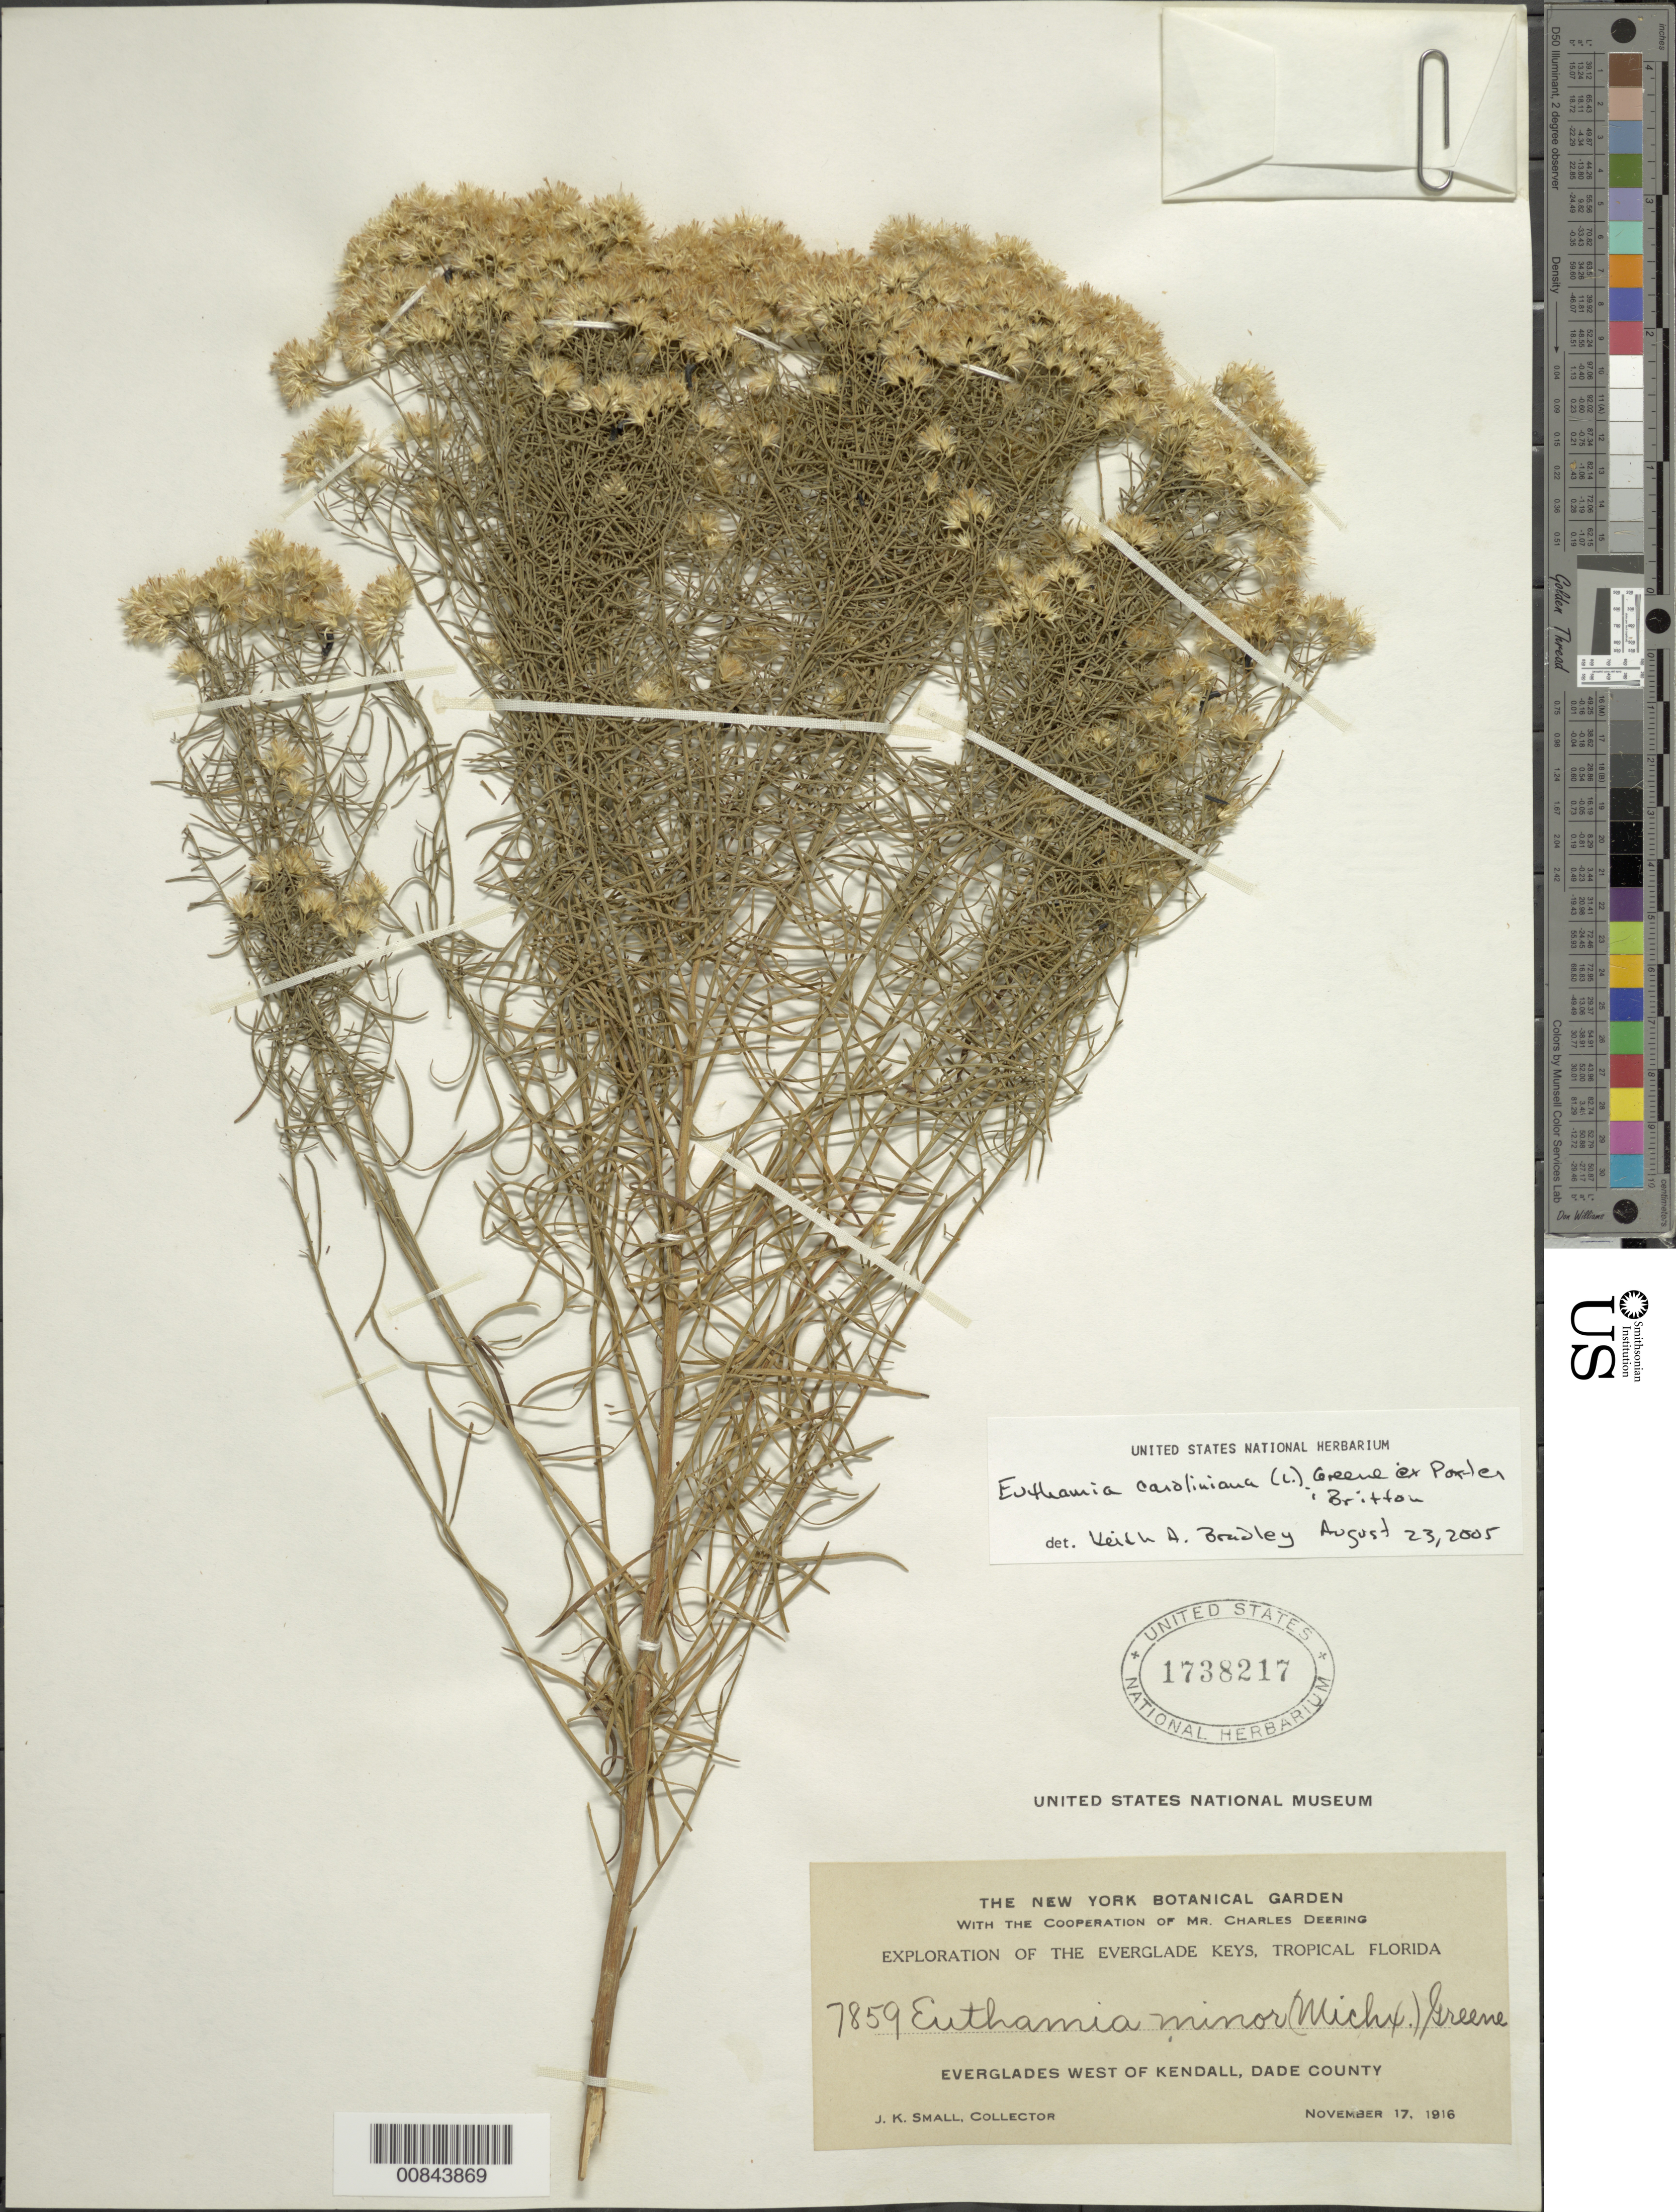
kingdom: Plantae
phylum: Tracheophyta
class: Magnoliopsida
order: Asterales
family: Asteraceae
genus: Euthamia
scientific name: Euthamia caroliniana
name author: (L.) Greene ex Porter & Britton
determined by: Bradley, Keith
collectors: J. K. Small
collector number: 7859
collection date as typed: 17 Nov 1916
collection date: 1916-11-17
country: United States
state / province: Florida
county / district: Dade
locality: W of Kendall.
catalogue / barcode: US 1738217